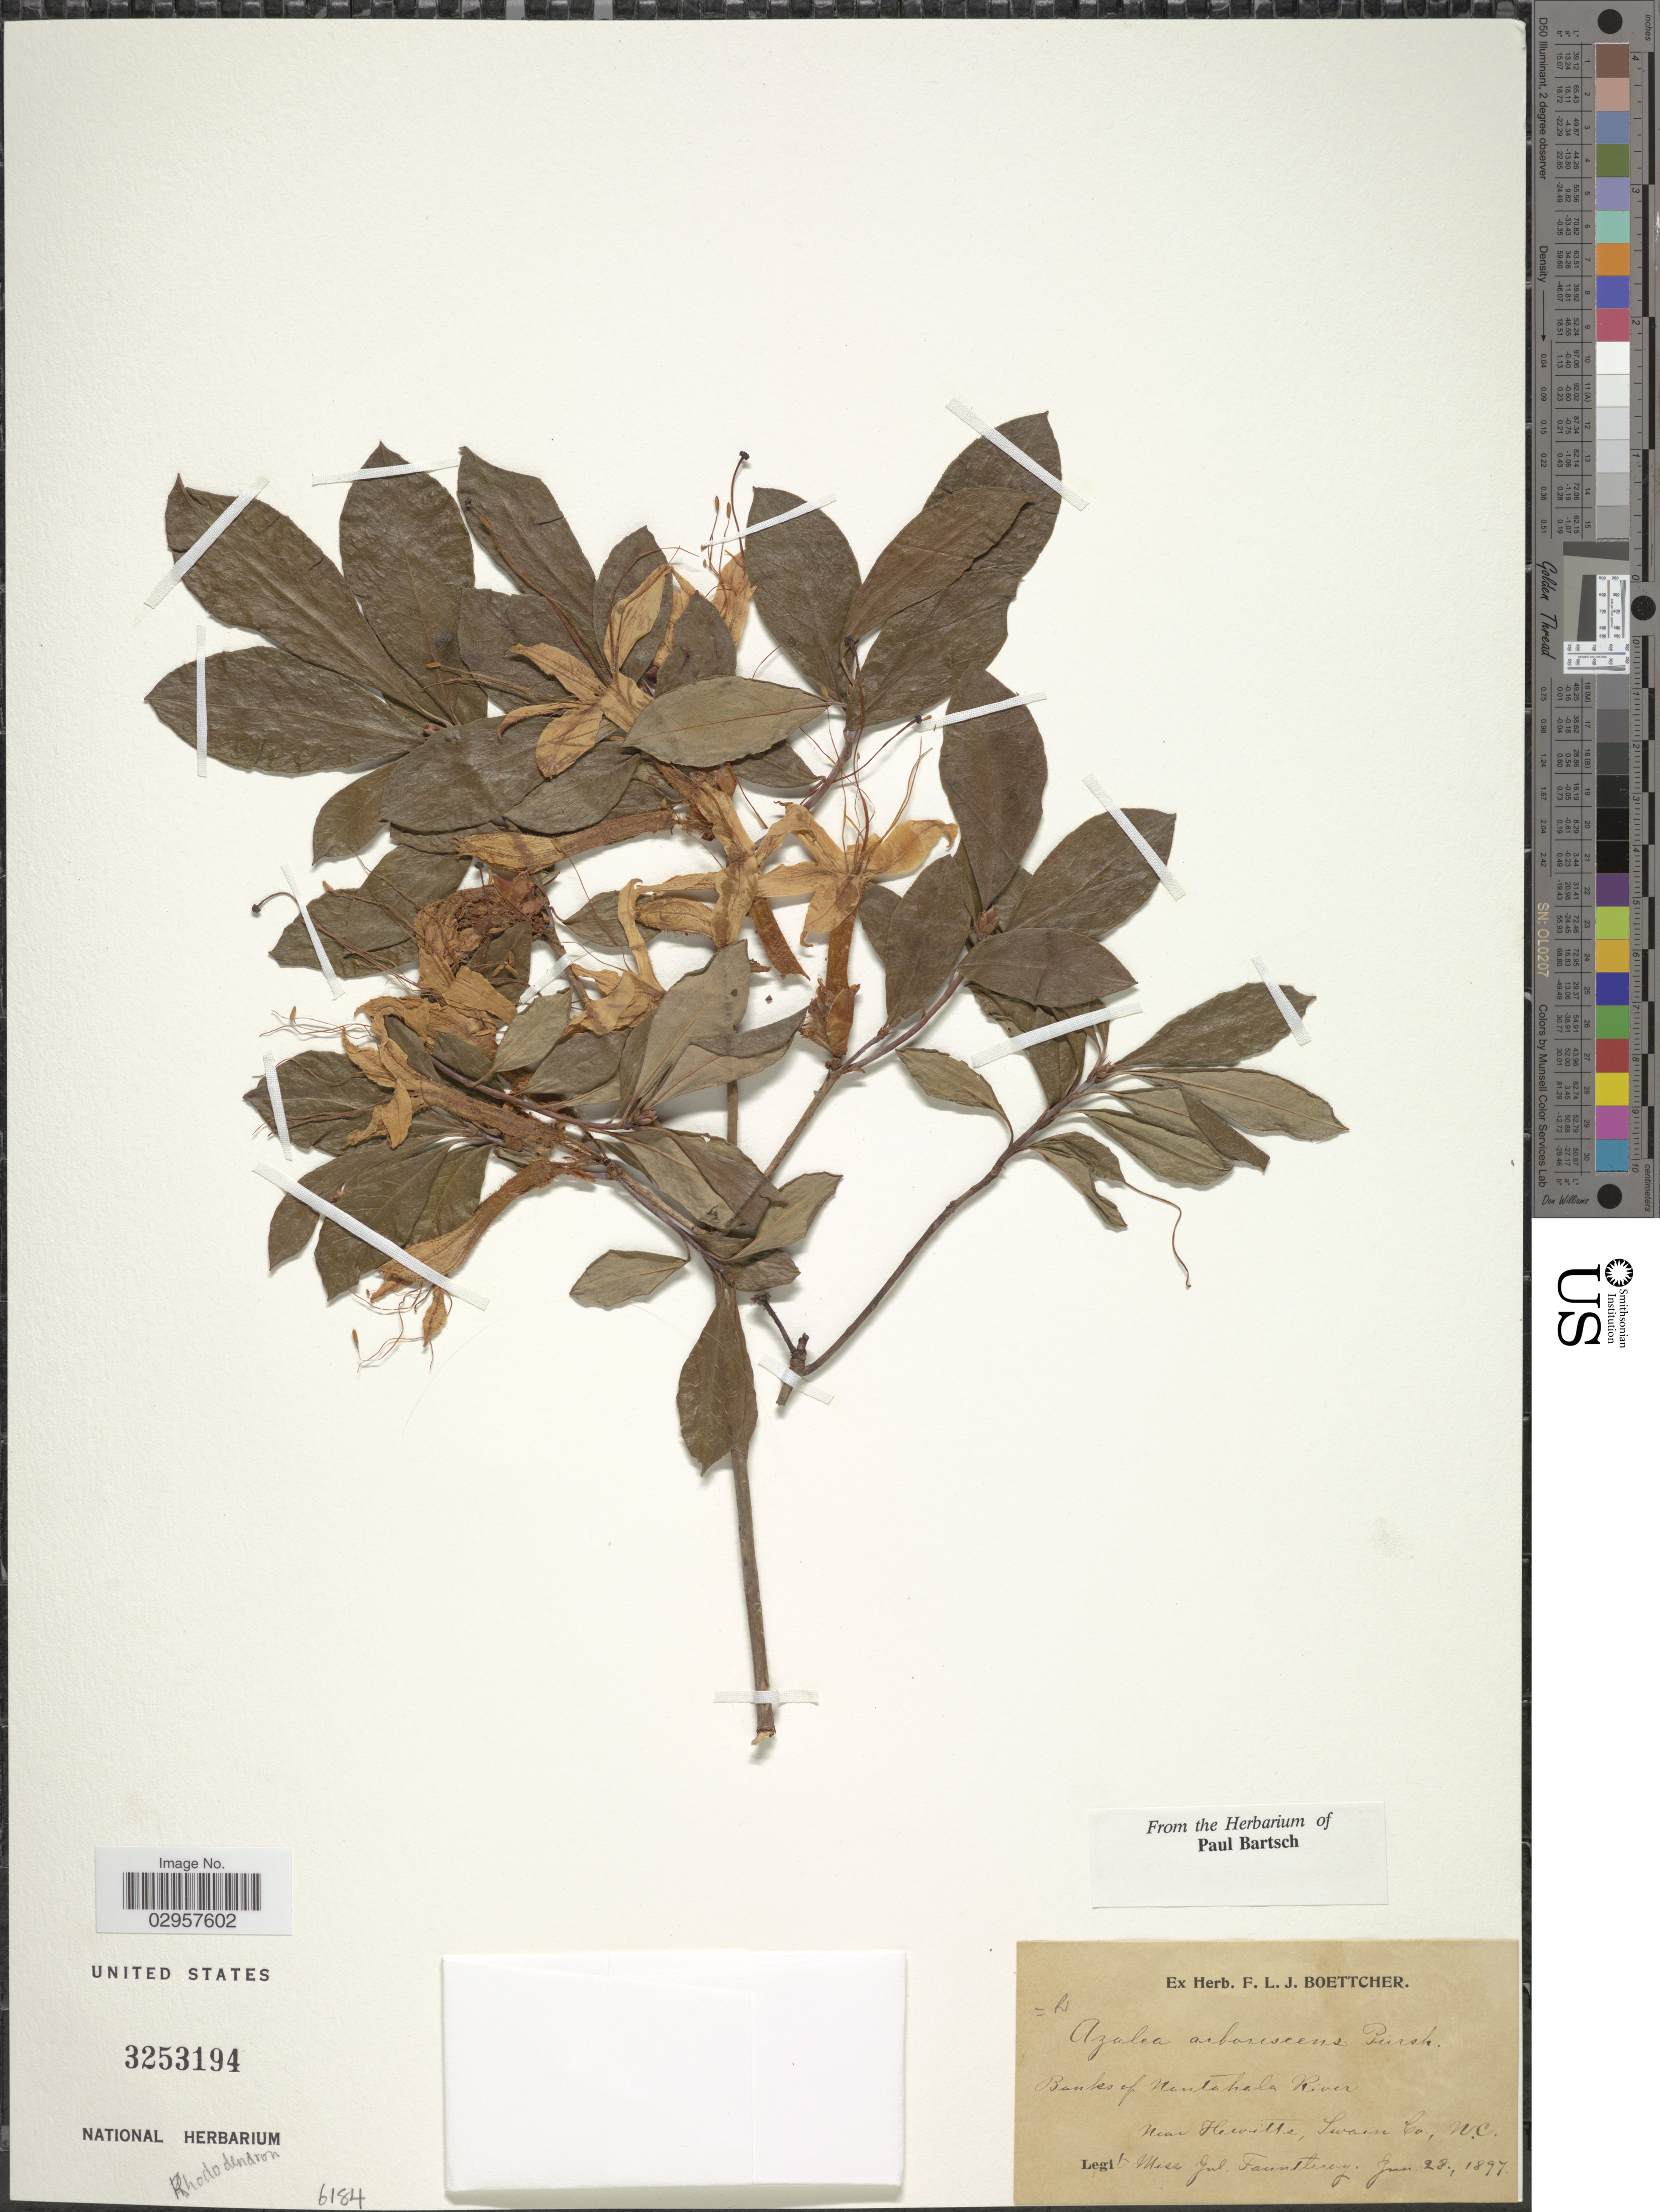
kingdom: Plantae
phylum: Tracheophyta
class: Magnoliopsida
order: Ericales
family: Ericaceae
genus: Rhododendron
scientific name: Rhododendron arborescens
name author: (Pursh) Torr.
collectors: J. Fauntleroy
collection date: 1897-06-28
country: United States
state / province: North Carolina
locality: Banks of the Nantahala River, near Hewitts, Swain Co.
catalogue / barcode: US 3253194